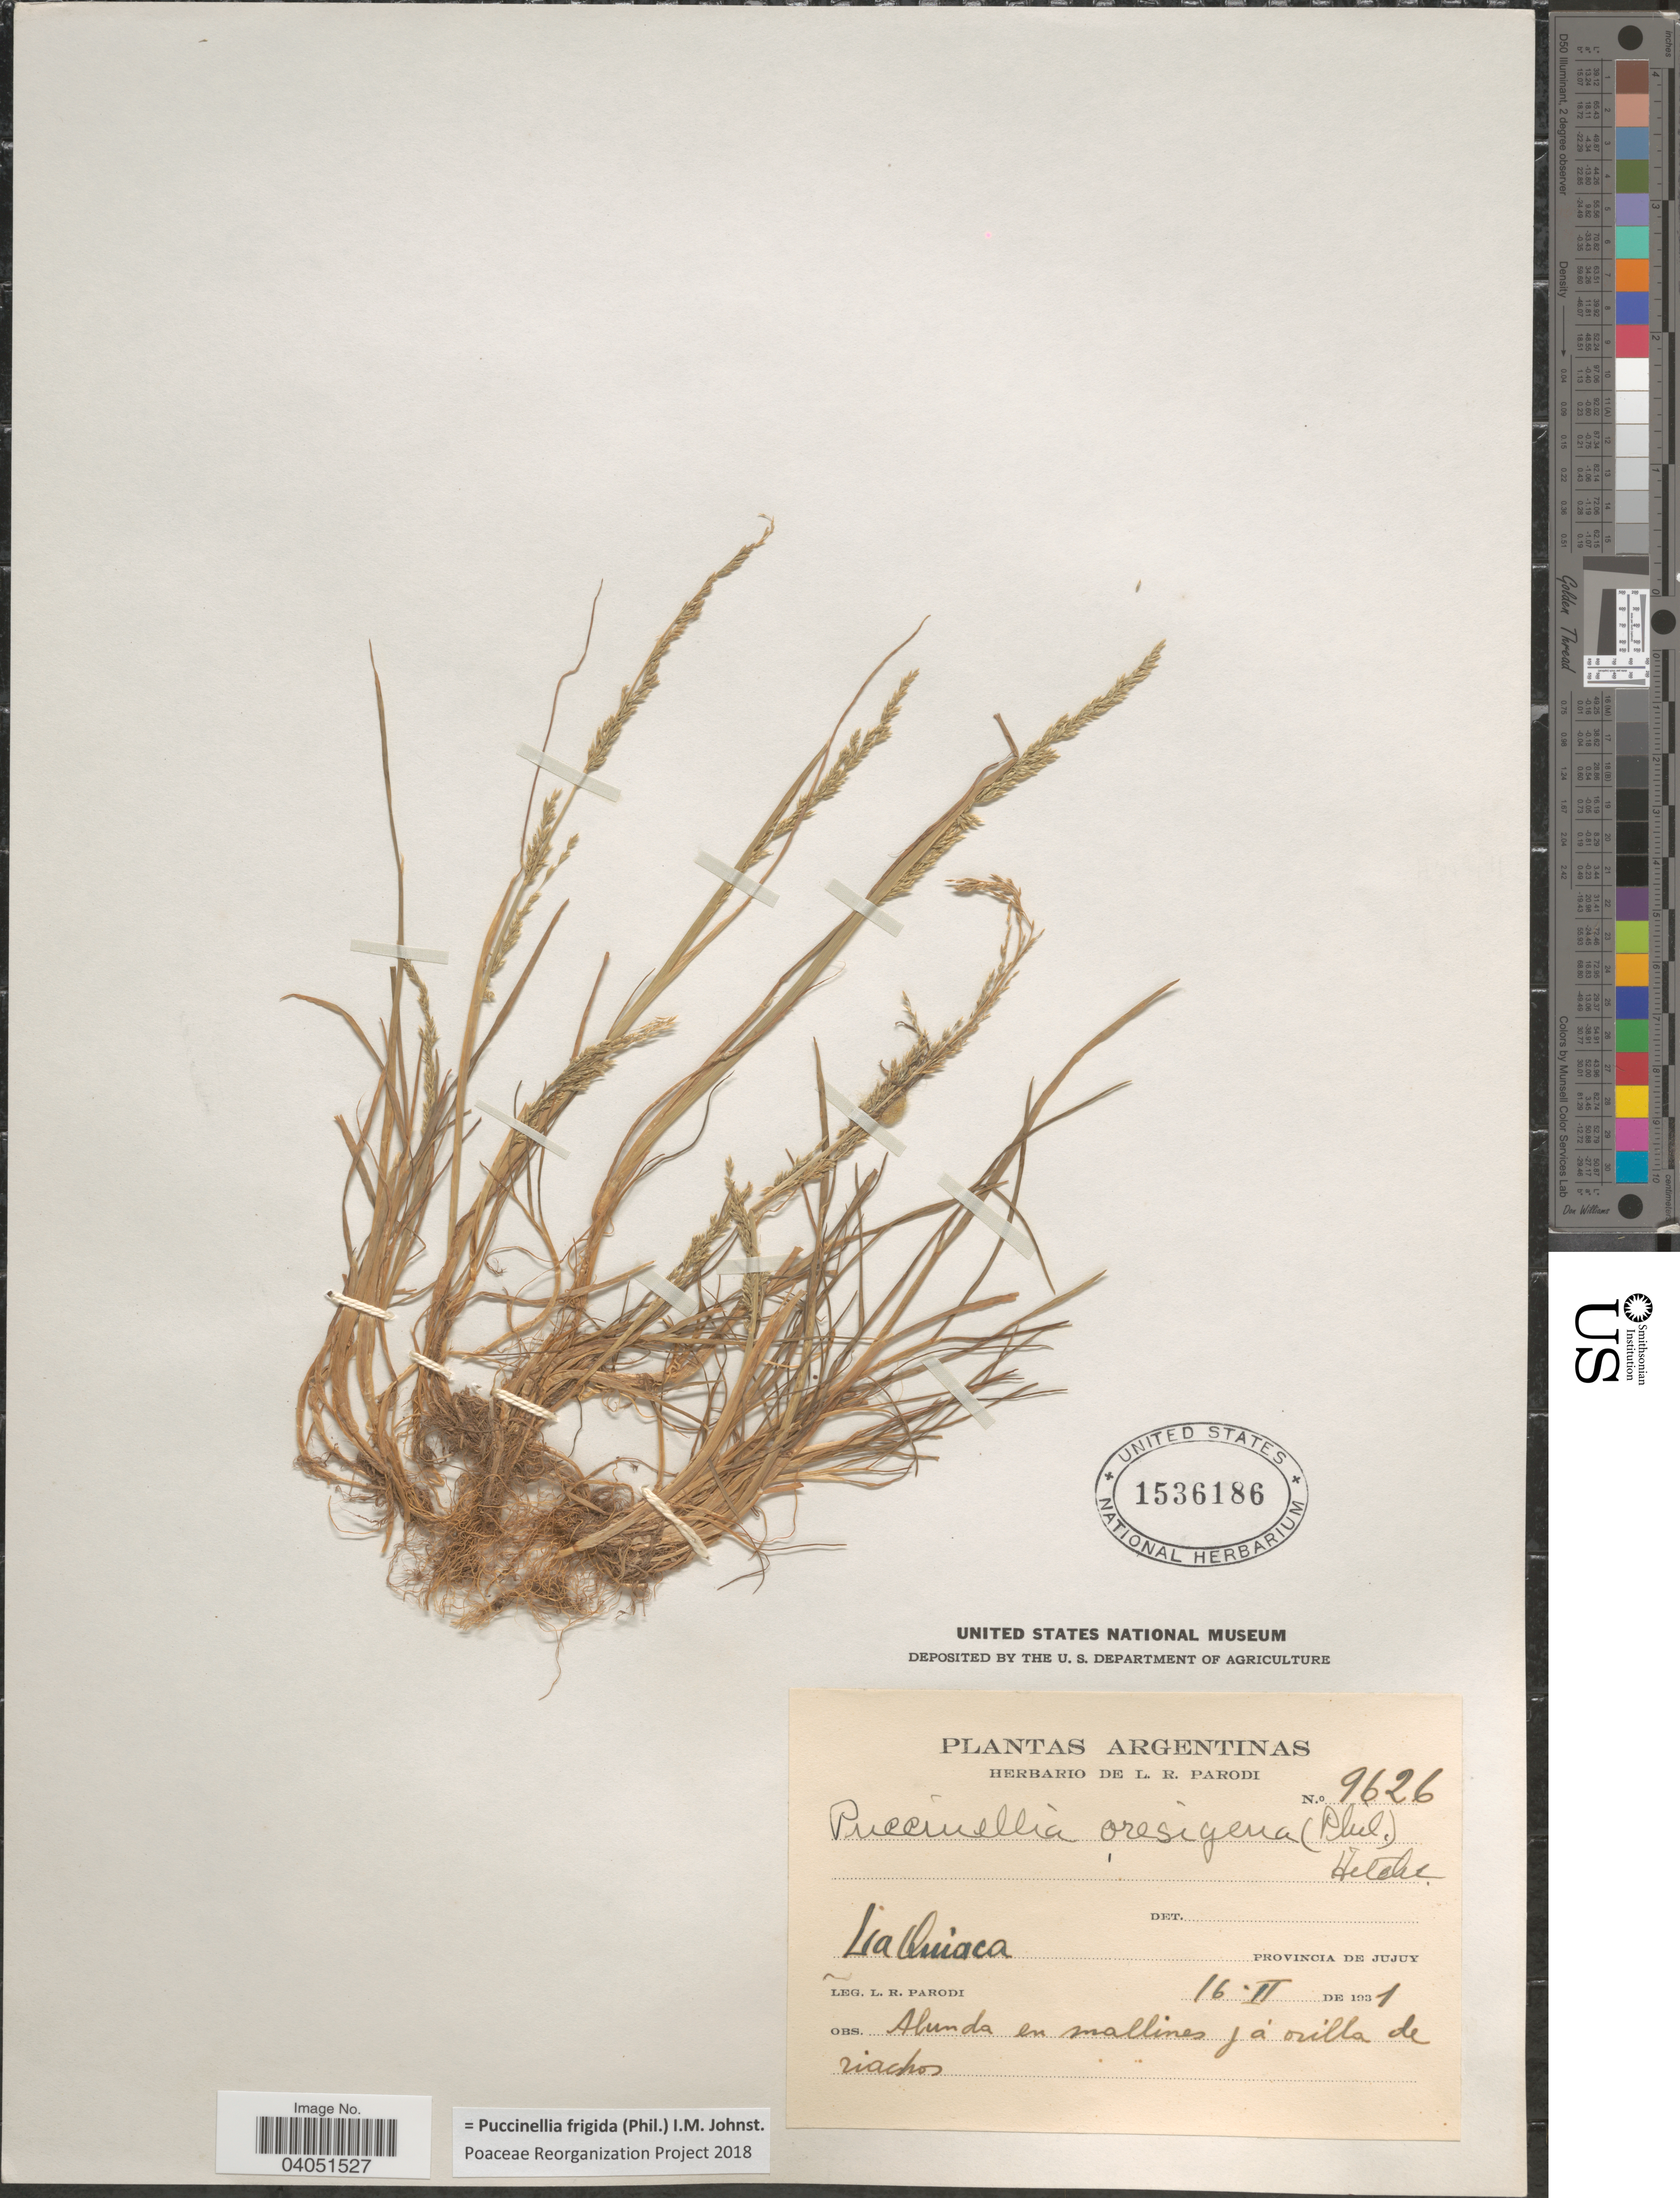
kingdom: Plantae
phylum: Tracheophyta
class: Liliopsida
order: Poales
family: Poaceae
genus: Puccinellia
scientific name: Puccinellia frigida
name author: (Phil.) I.M. Johnst.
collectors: L. R. Parodi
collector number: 9626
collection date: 1931-02-16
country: Argentina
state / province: Jujuy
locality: La Quicaca.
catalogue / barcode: US 1536186